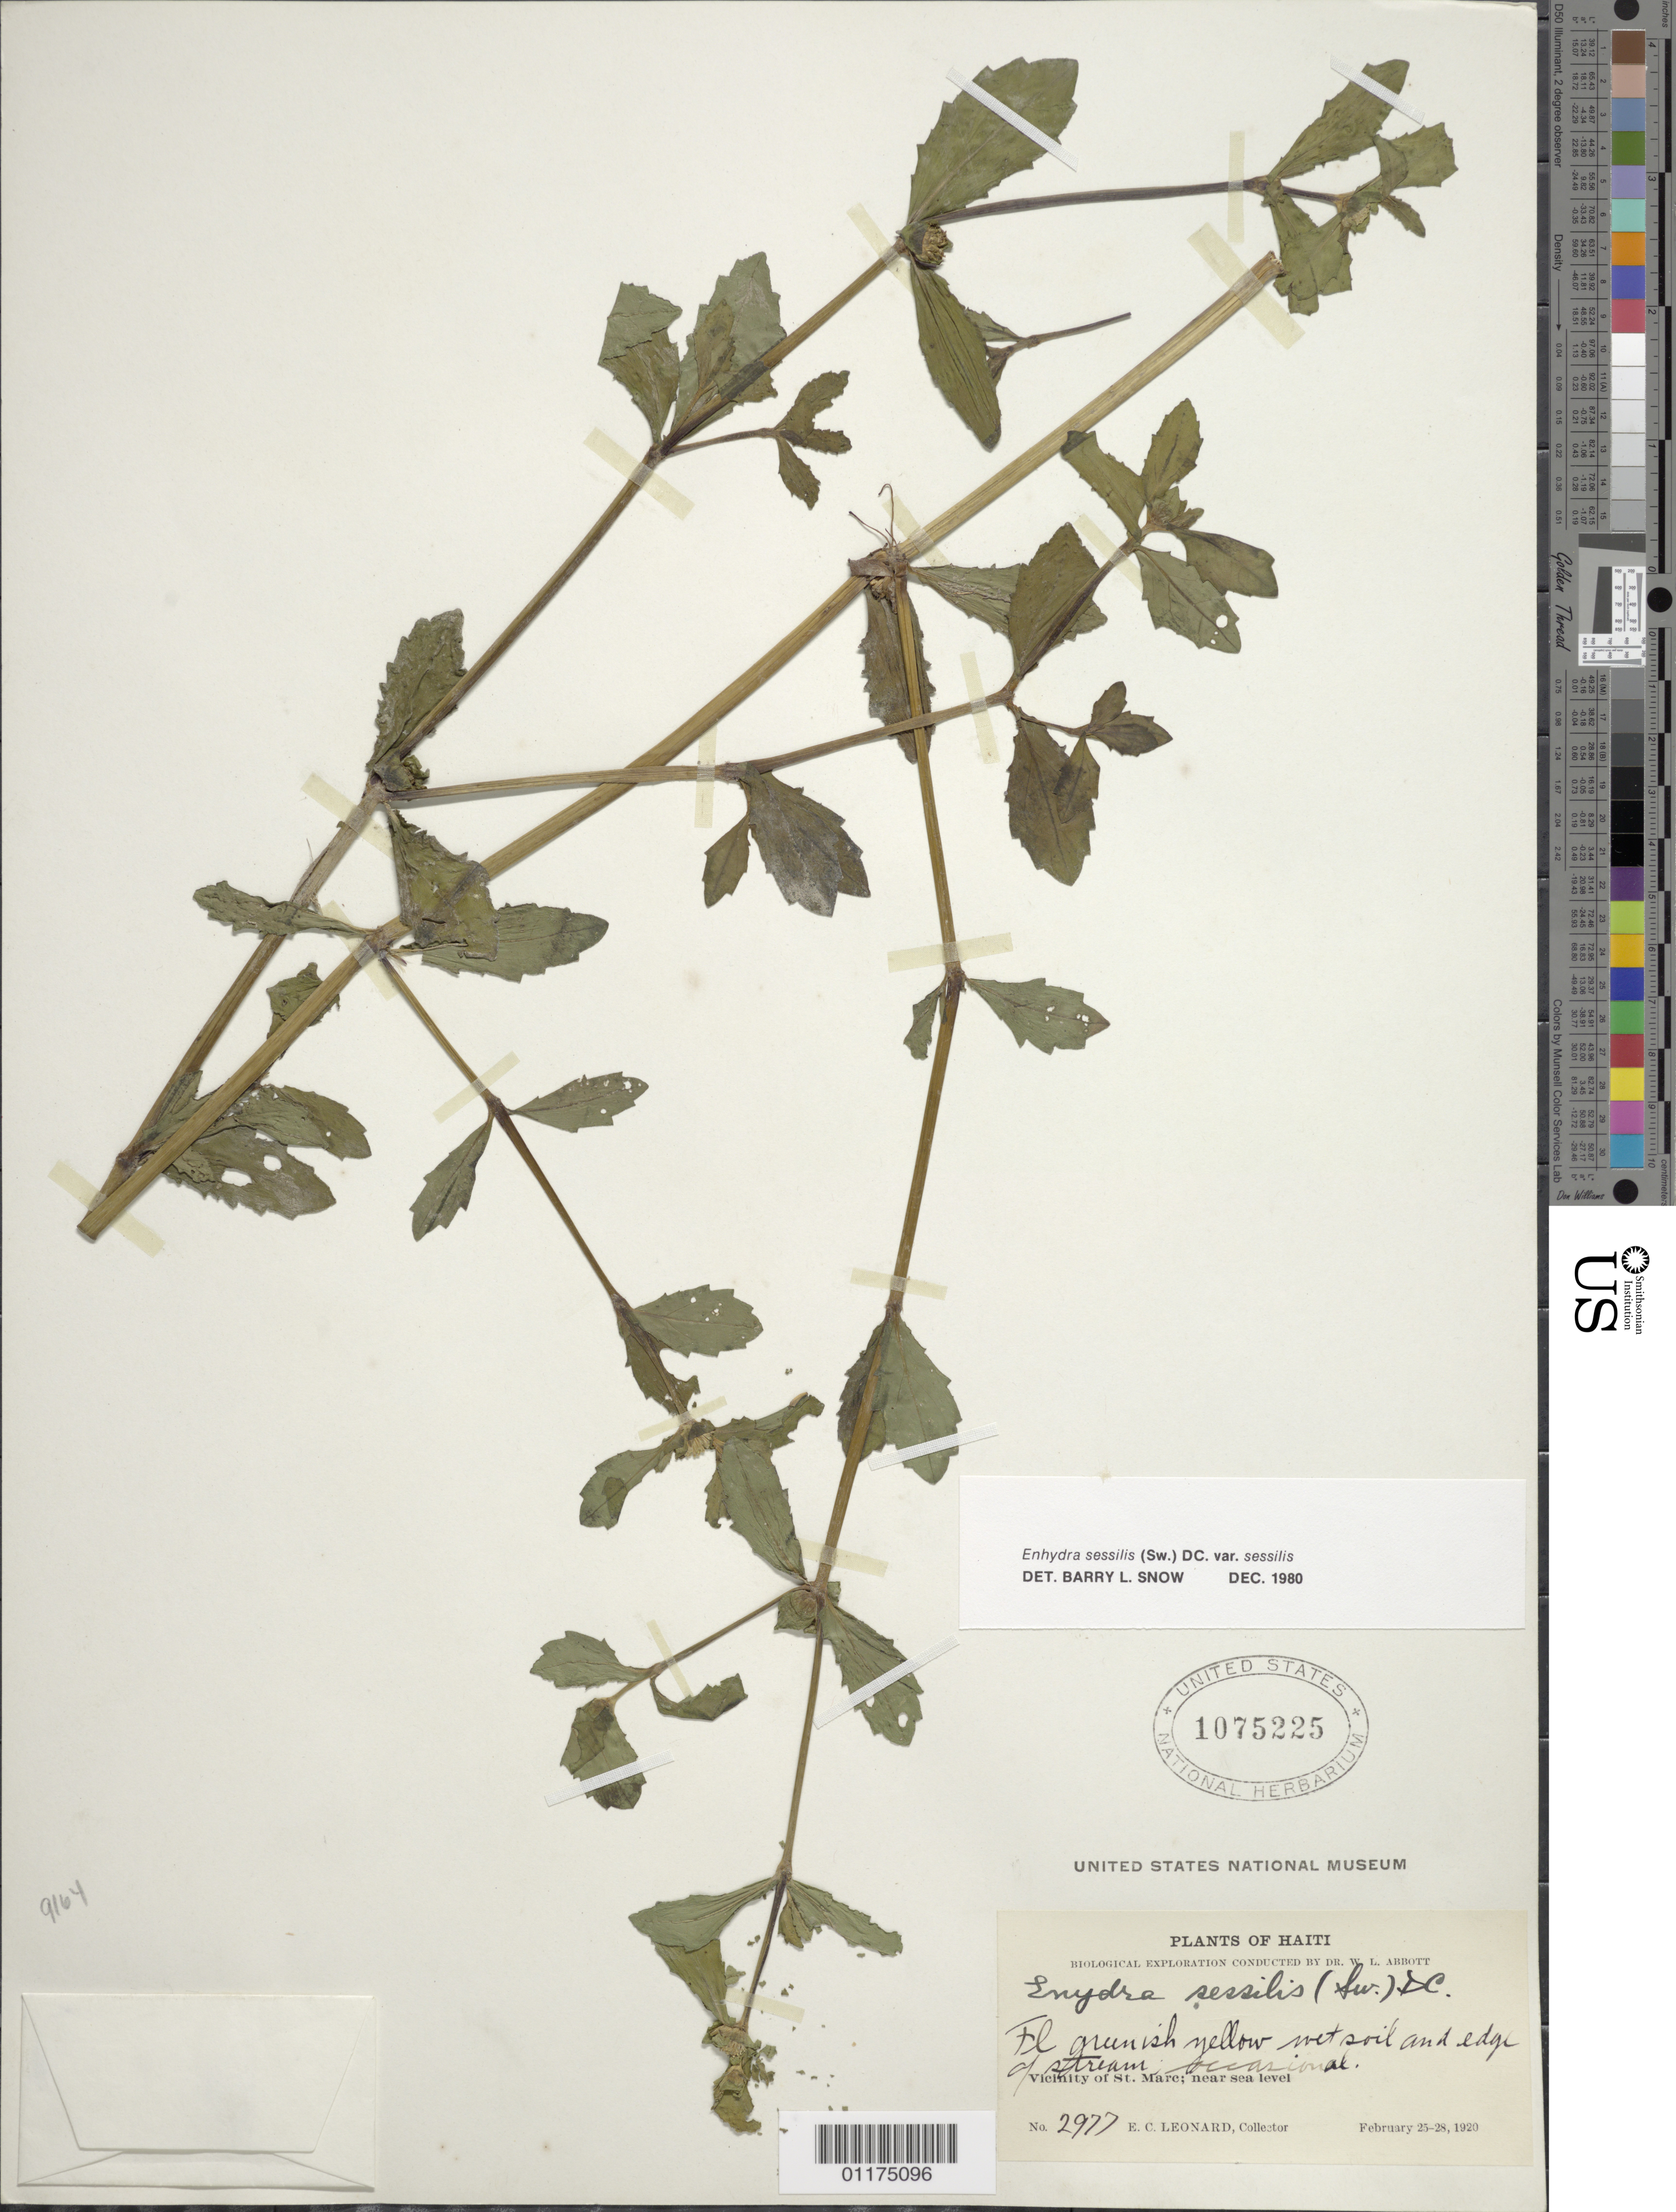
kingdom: Plantae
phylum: Tracheophyta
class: Magnoliopsida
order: Asterales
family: Asteraceae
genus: Enhydra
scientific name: Enhydra sessilis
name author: (Sw.) DC.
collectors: E. C. Leonard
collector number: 2977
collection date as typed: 25 Feb 1920 to 20 Feb 1920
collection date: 1920-02-20/1920-02-25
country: Haiti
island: Hispaniola I.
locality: Vicinity of St. Marc;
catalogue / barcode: US 1075225